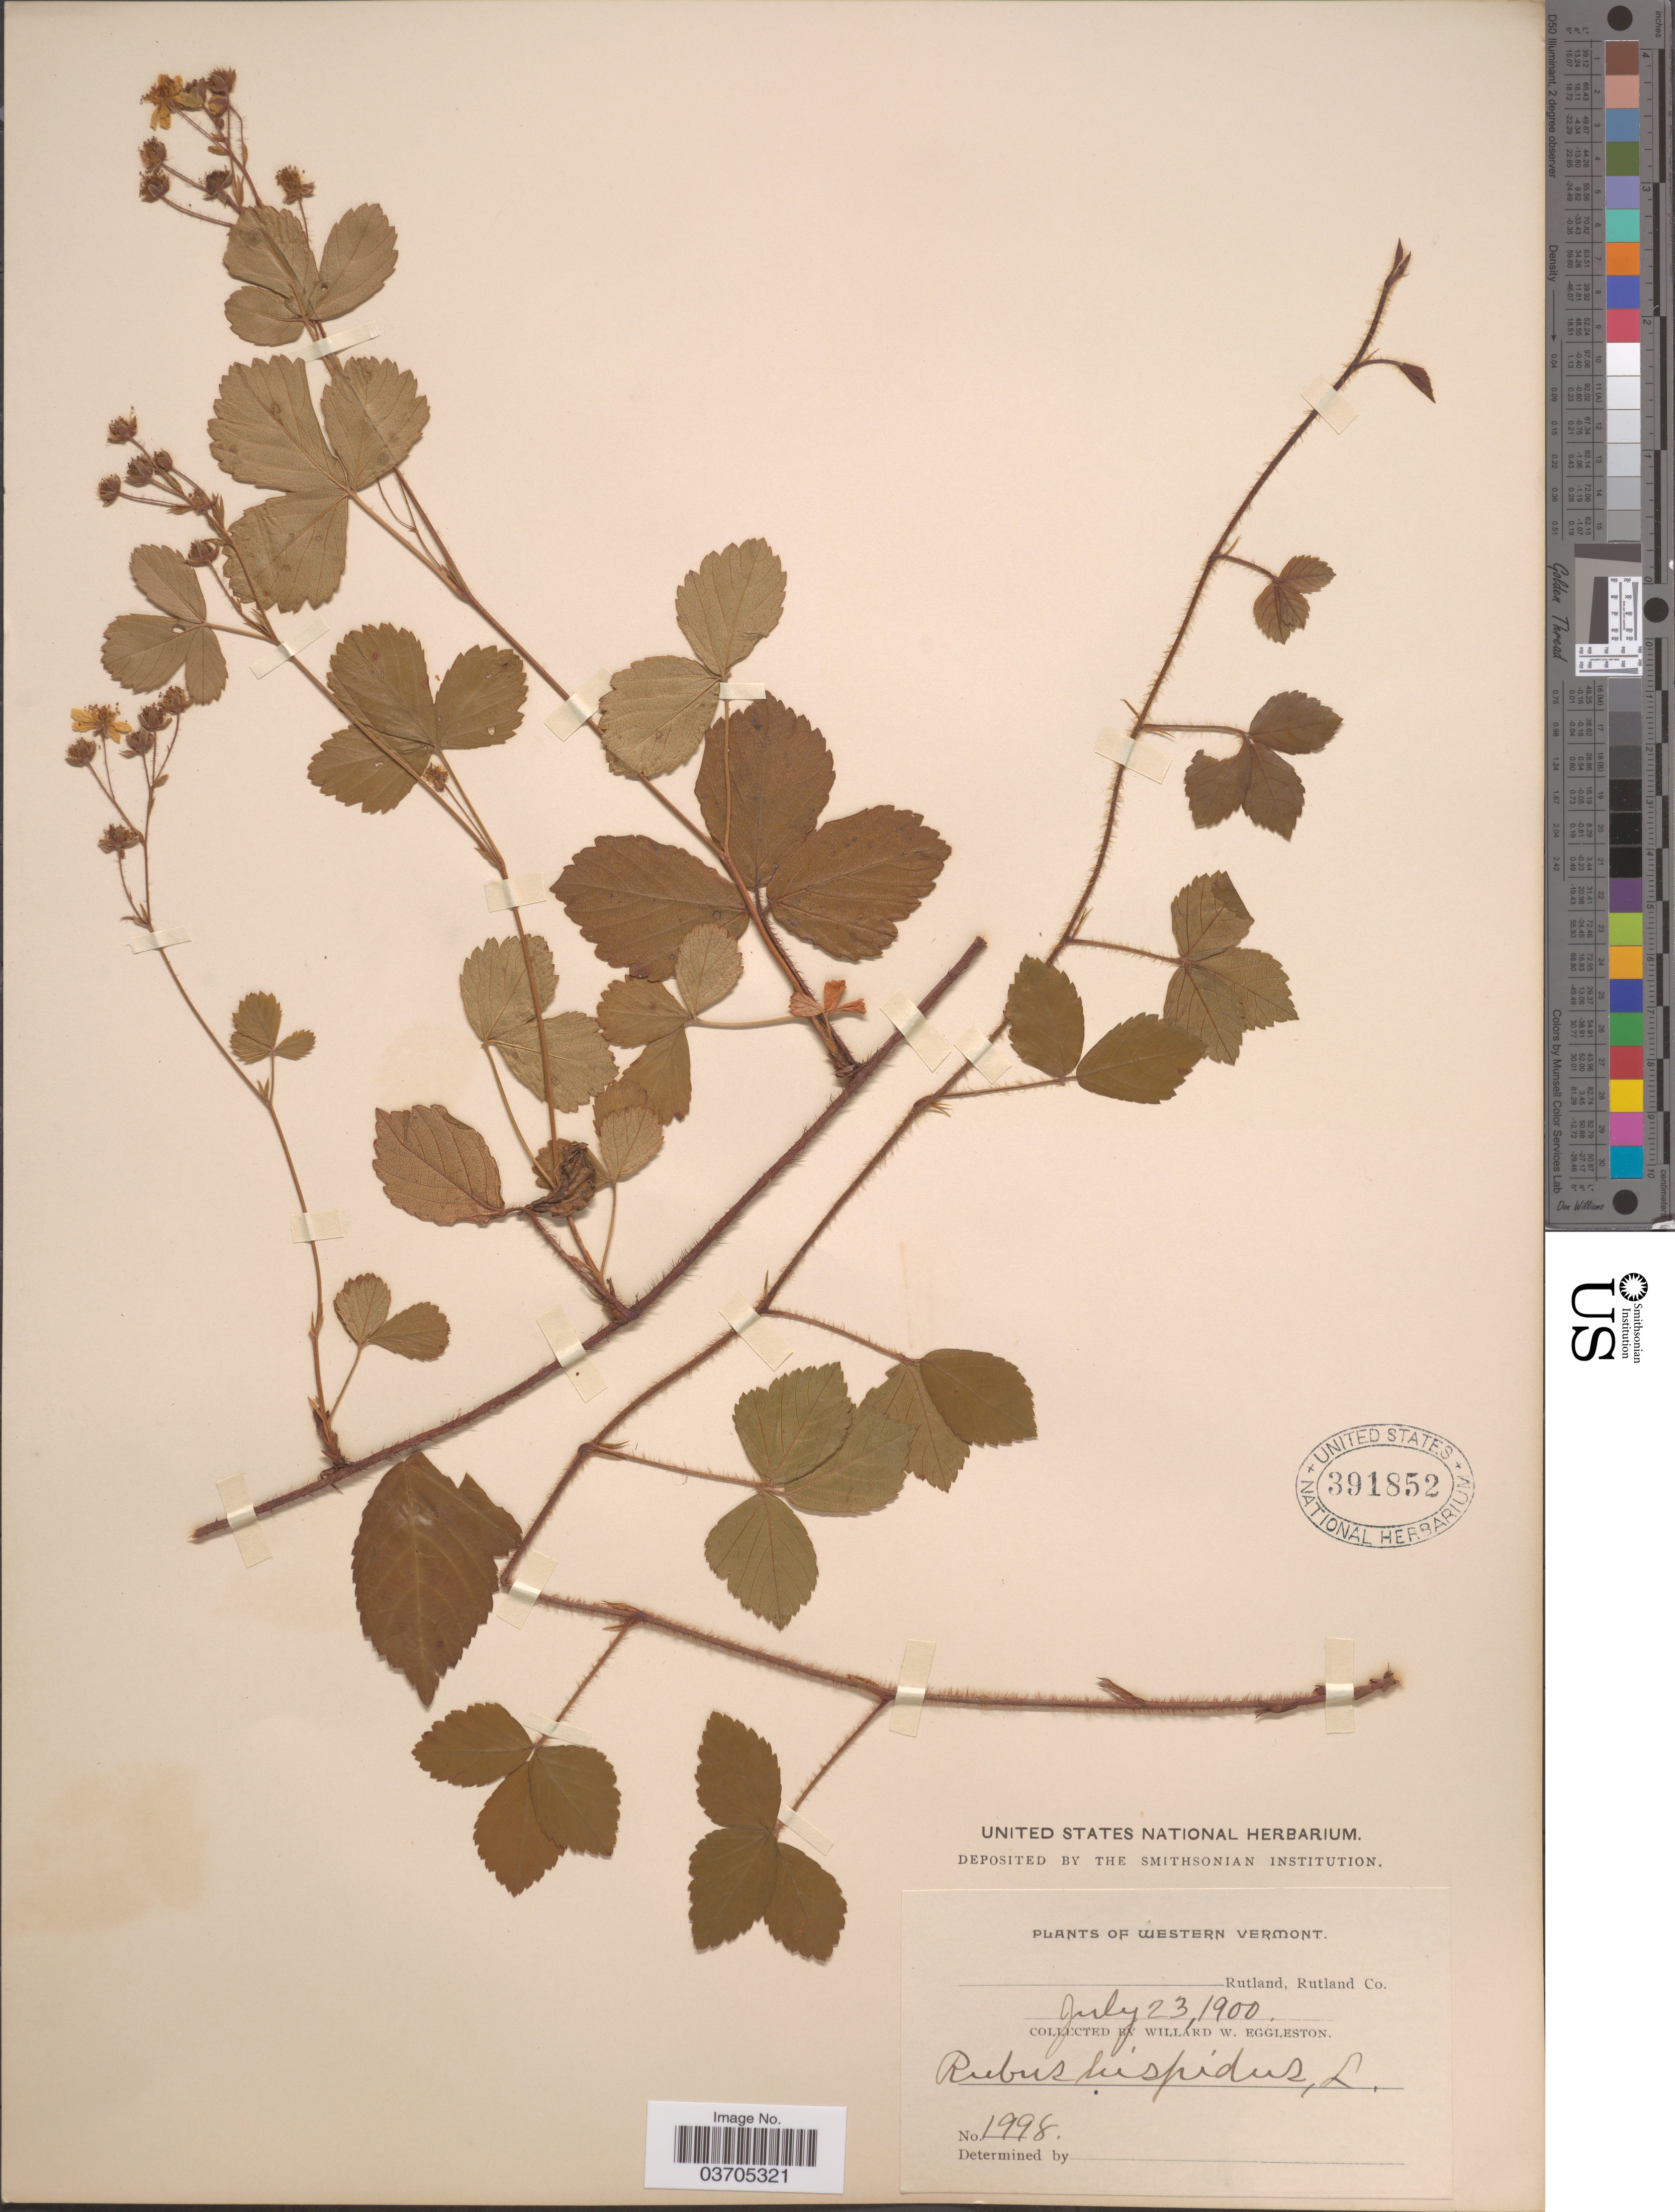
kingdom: Plantae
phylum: Tracheophyta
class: Magnoliopsida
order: Rosales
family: Rosaceae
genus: Rubus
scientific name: Rubus hispidus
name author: L.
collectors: W. W. Eggleston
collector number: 1998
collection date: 1900-07-23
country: United States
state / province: Vermont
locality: Western Vermont. Rutland, Rutland Co.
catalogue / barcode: US 391852